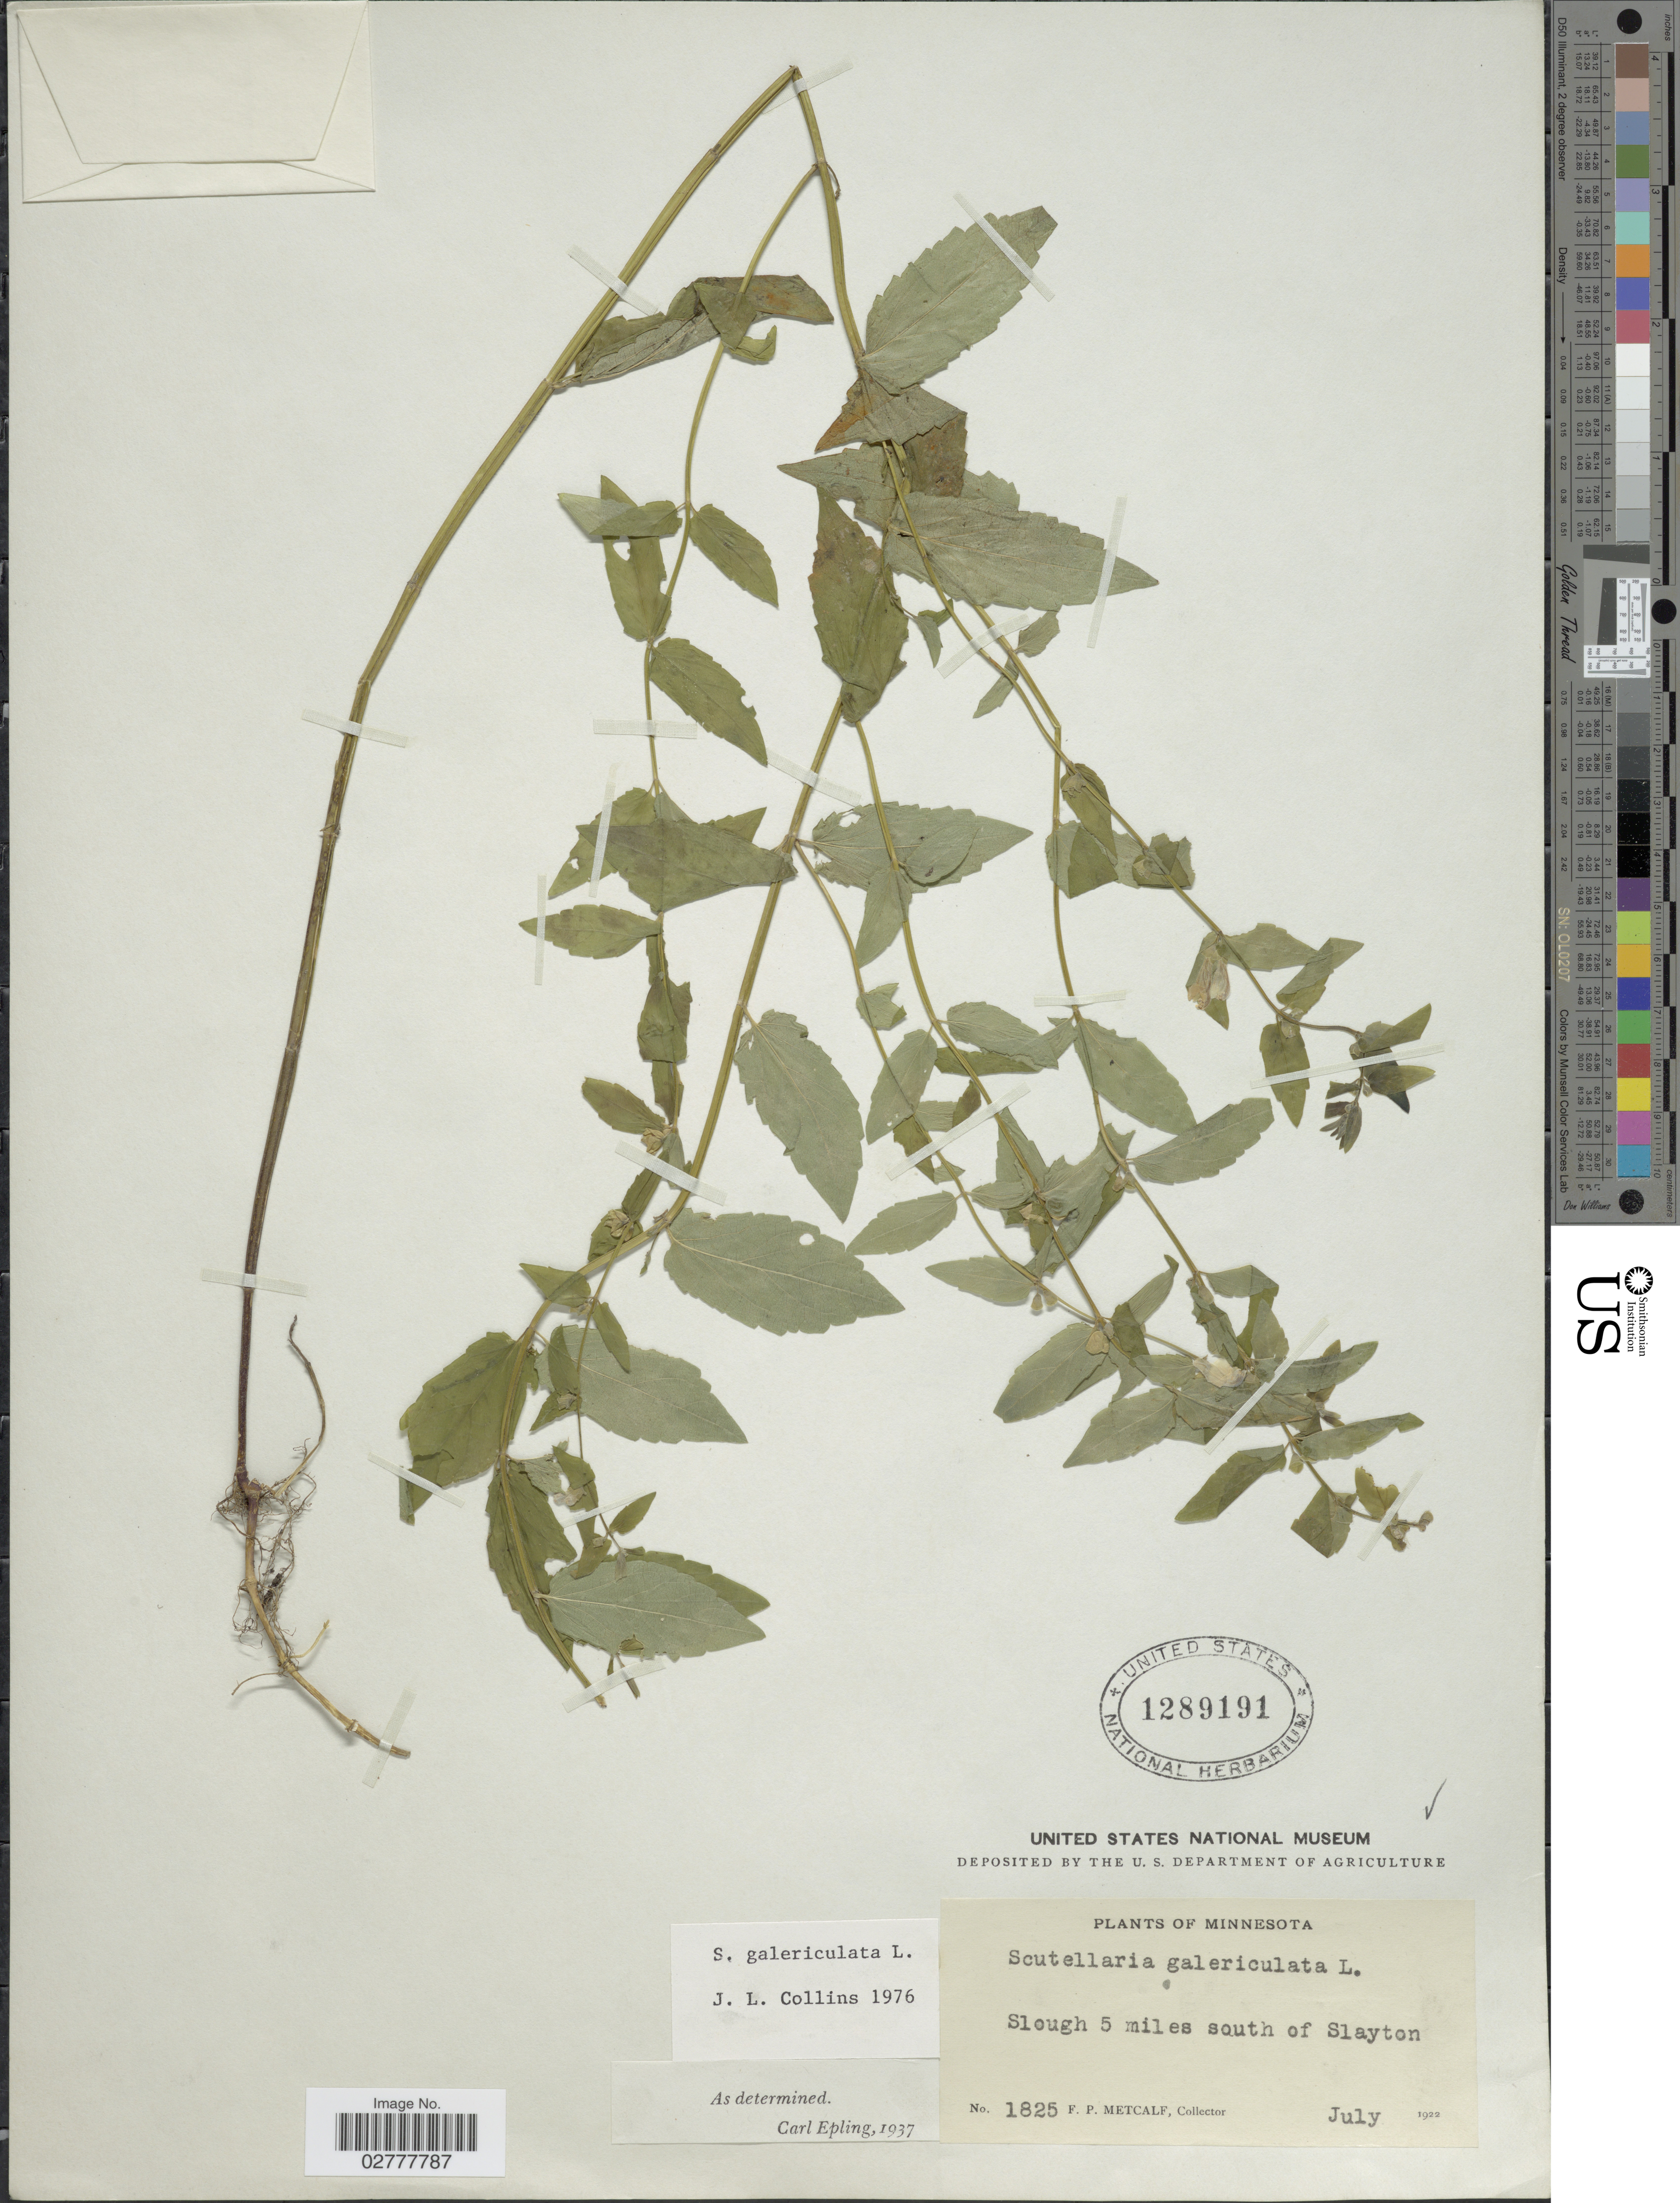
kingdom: Plantae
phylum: Tracheophyta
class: Magnoliopsida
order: Lamiales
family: Lamiaceae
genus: Scutellaria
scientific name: Scutellaria galericulata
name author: L.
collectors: F. Metcalf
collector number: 1825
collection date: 1922-07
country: United States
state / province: Minnesota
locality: Slough 5 miles south of Slayton.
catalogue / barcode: US 1289191